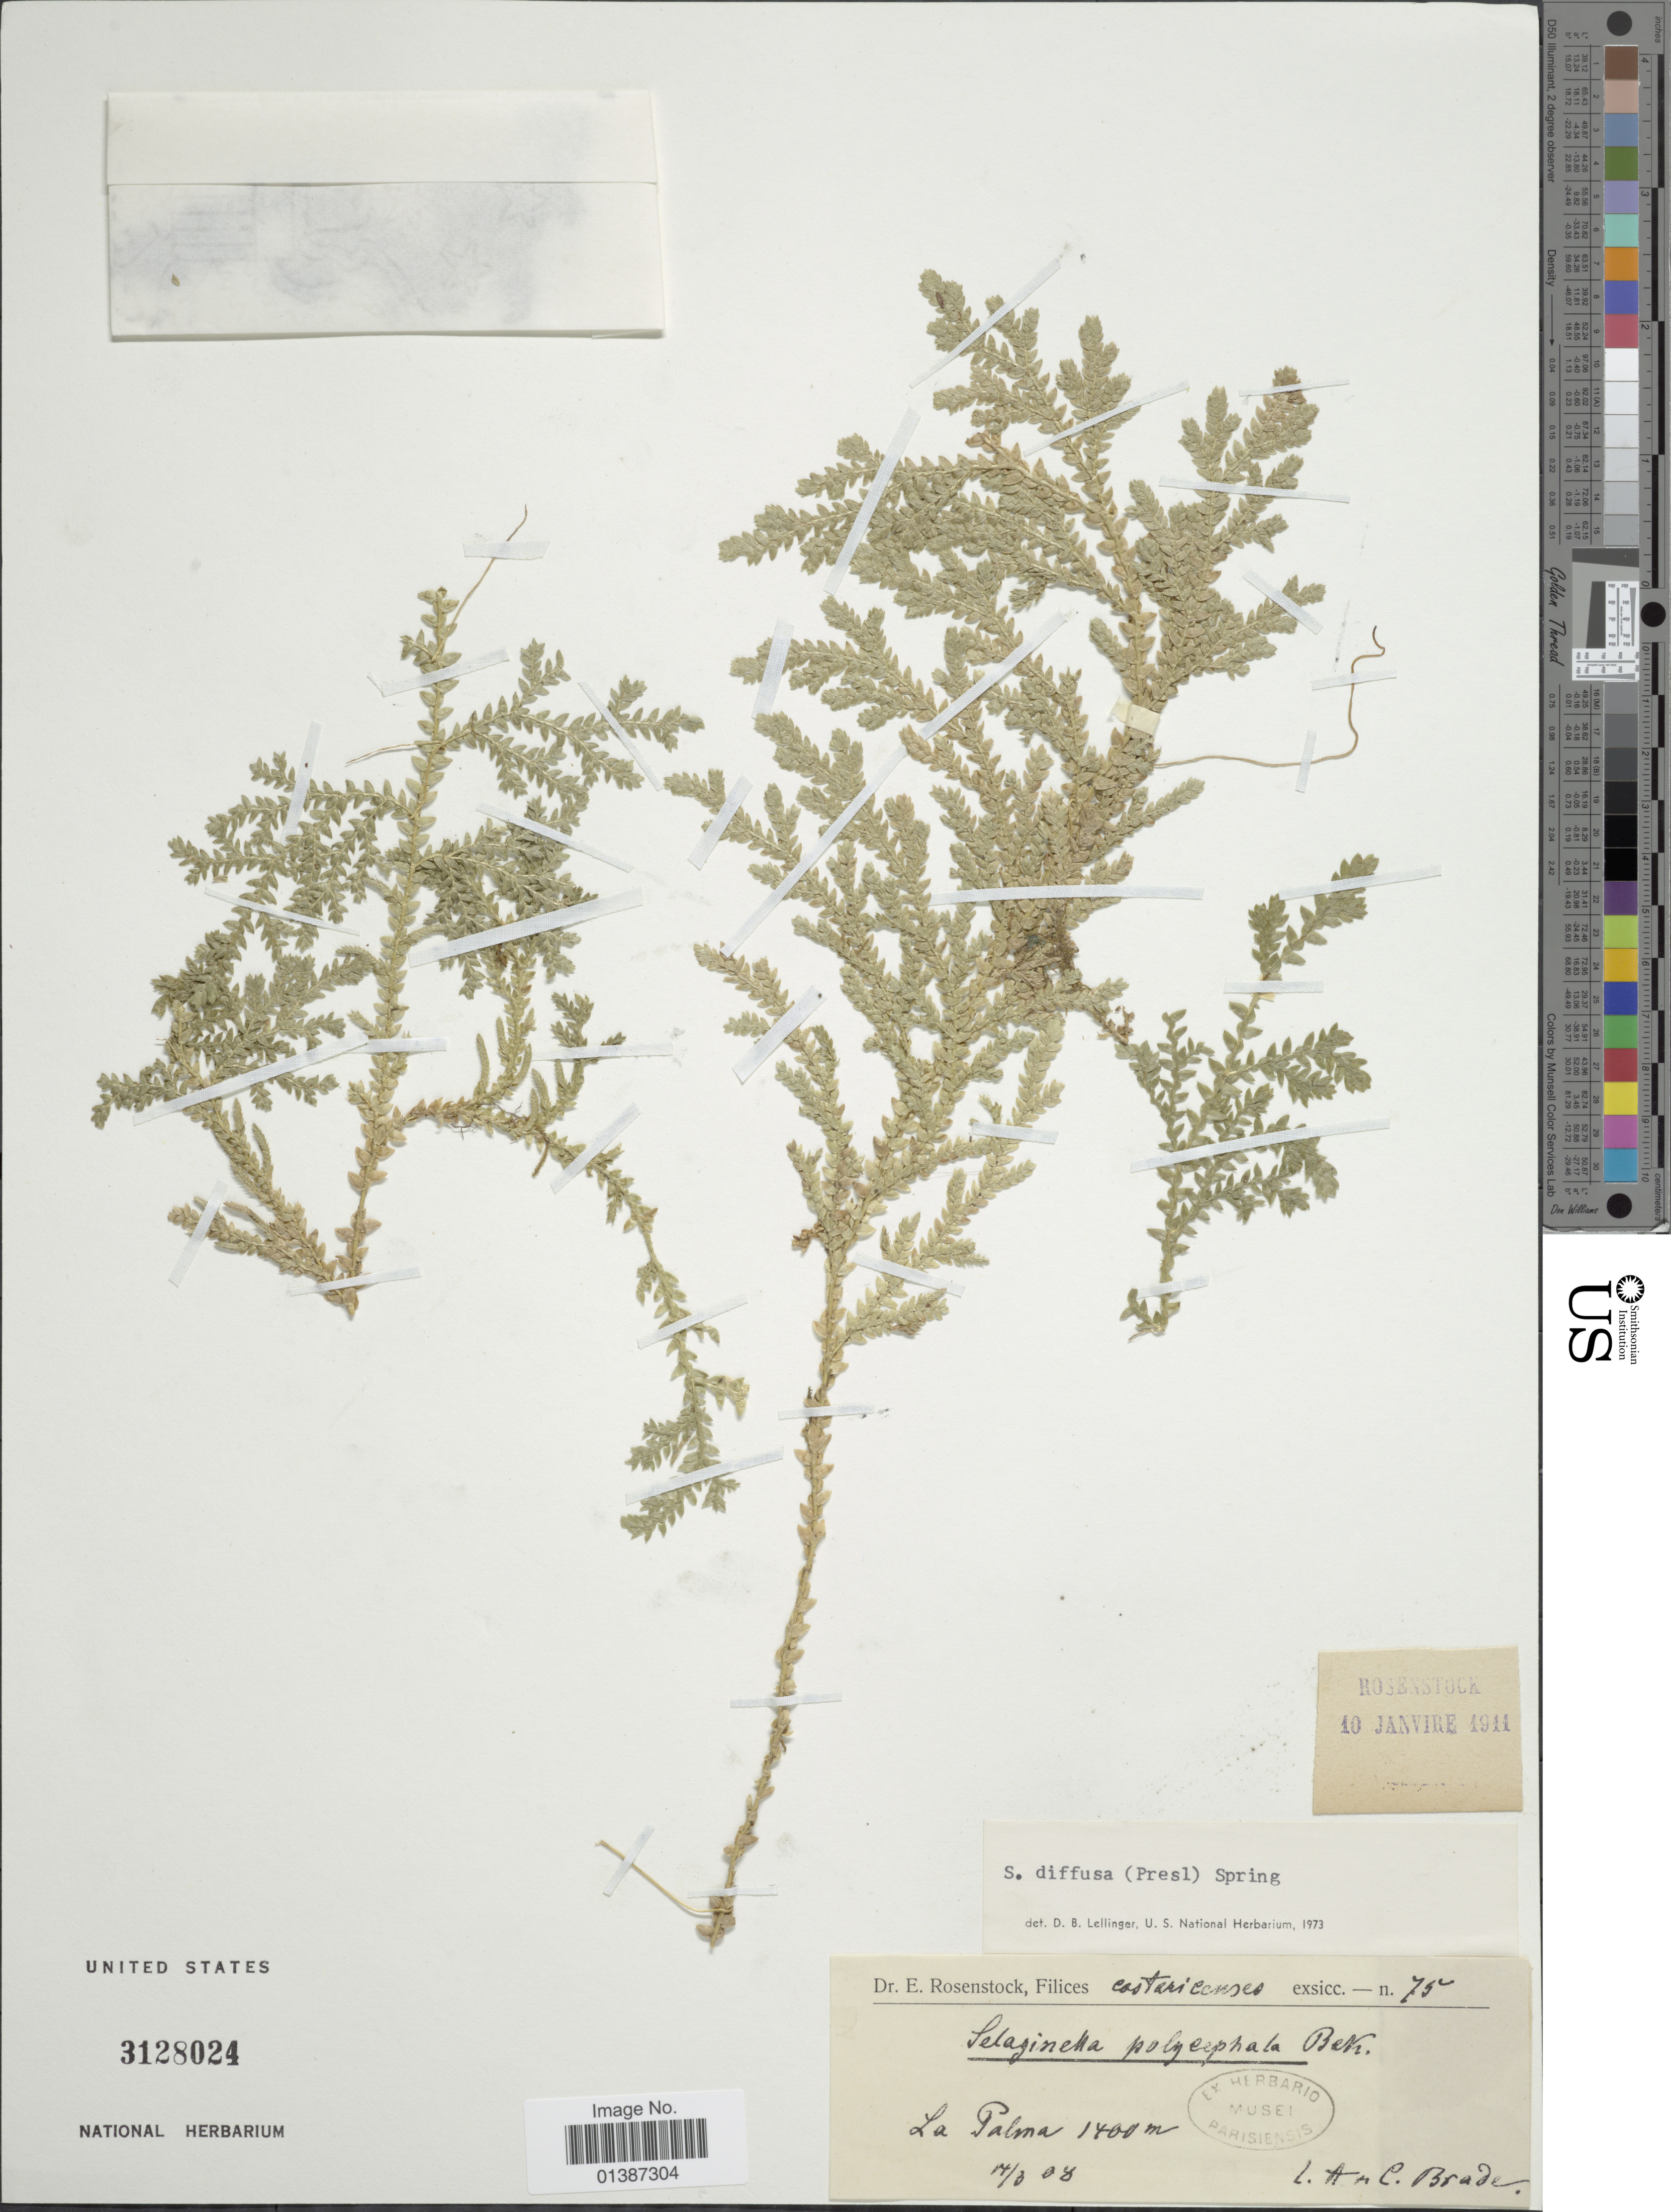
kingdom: Plantae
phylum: Tracheophyta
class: Lycopodiopsida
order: Selaginellales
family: Selaginellaceae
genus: Selaginella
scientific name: Selaginella diffusa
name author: (C. Presl) Spring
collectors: L. Brade & C. Brade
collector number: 75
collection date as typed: Transcribed d/m/y: 14/3/8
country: Costa Rica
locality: La Palma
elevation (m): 1400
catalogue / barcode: US 3128024